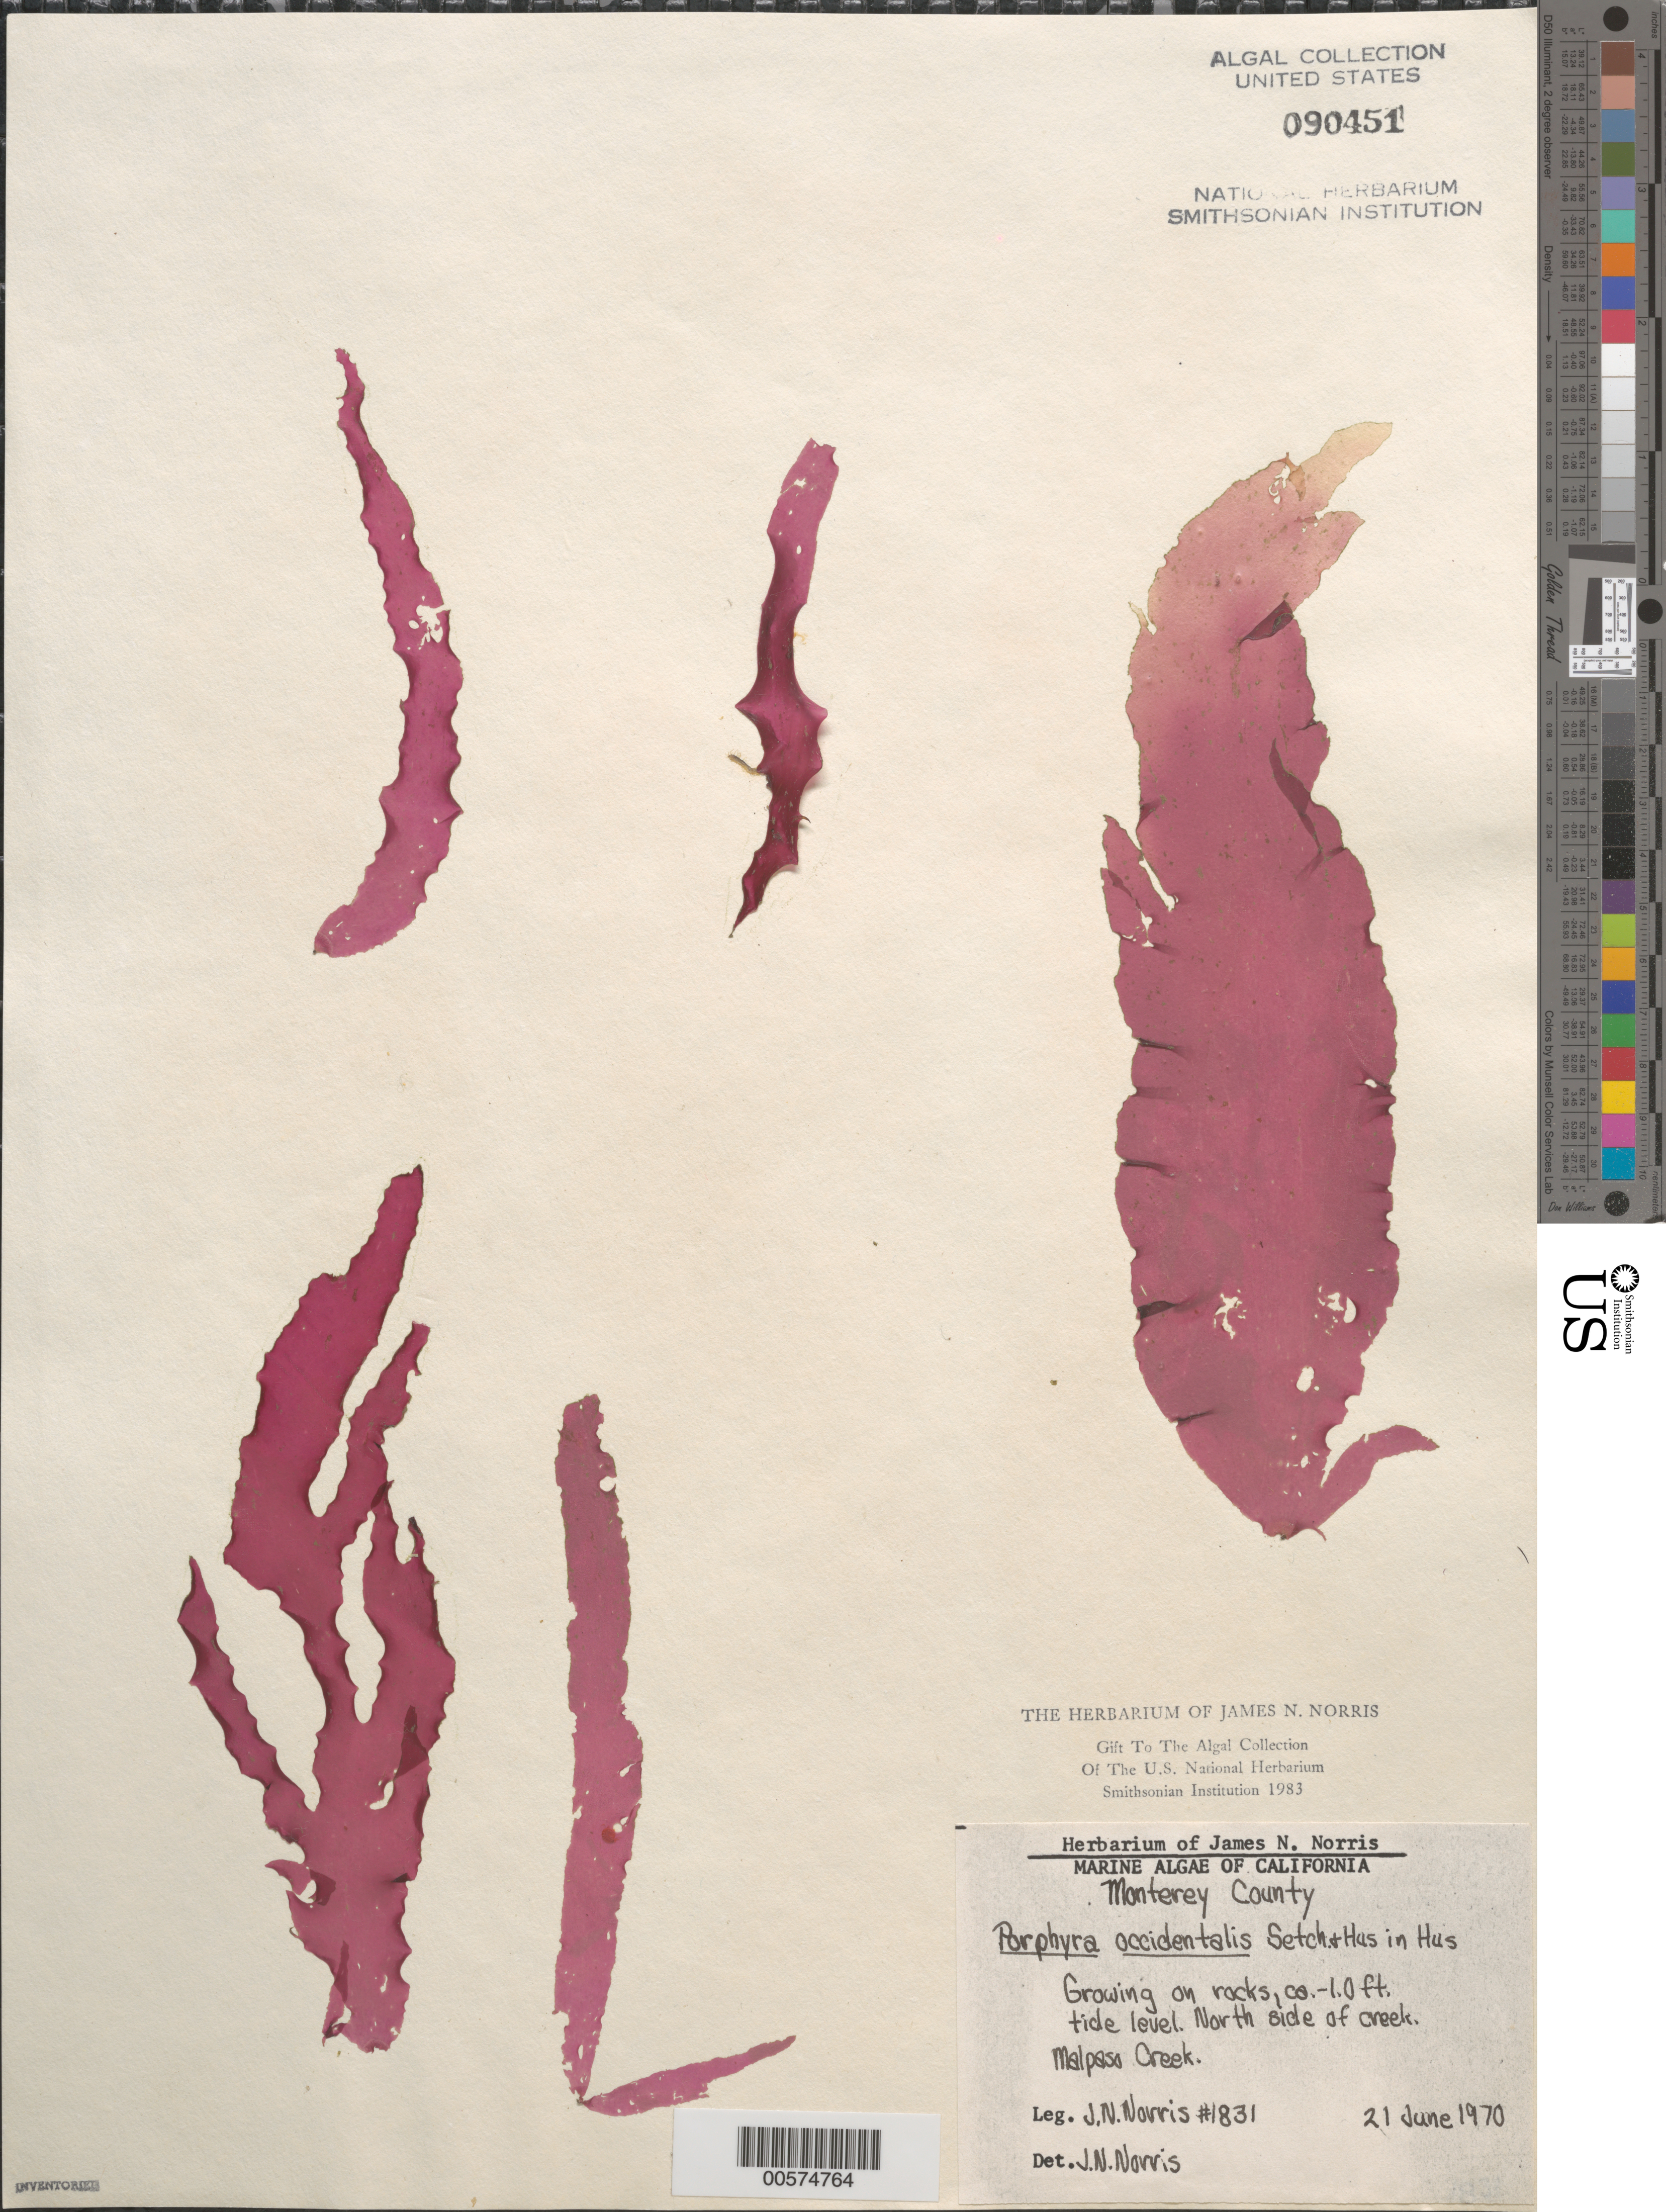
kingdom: Plantae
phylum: Rhodophyta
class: Bangiophyceae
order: Bangiales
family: Bangiaceae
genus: Porphyra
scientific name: Porphyra occidentalis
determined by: Norris, James N.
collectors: J. N. Norris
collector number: JN-1831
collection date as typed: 21 Jun 1970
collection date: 1970-06-21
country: United States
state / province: California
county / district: Monterey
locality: Malpaso Creek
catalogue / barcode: US 90451